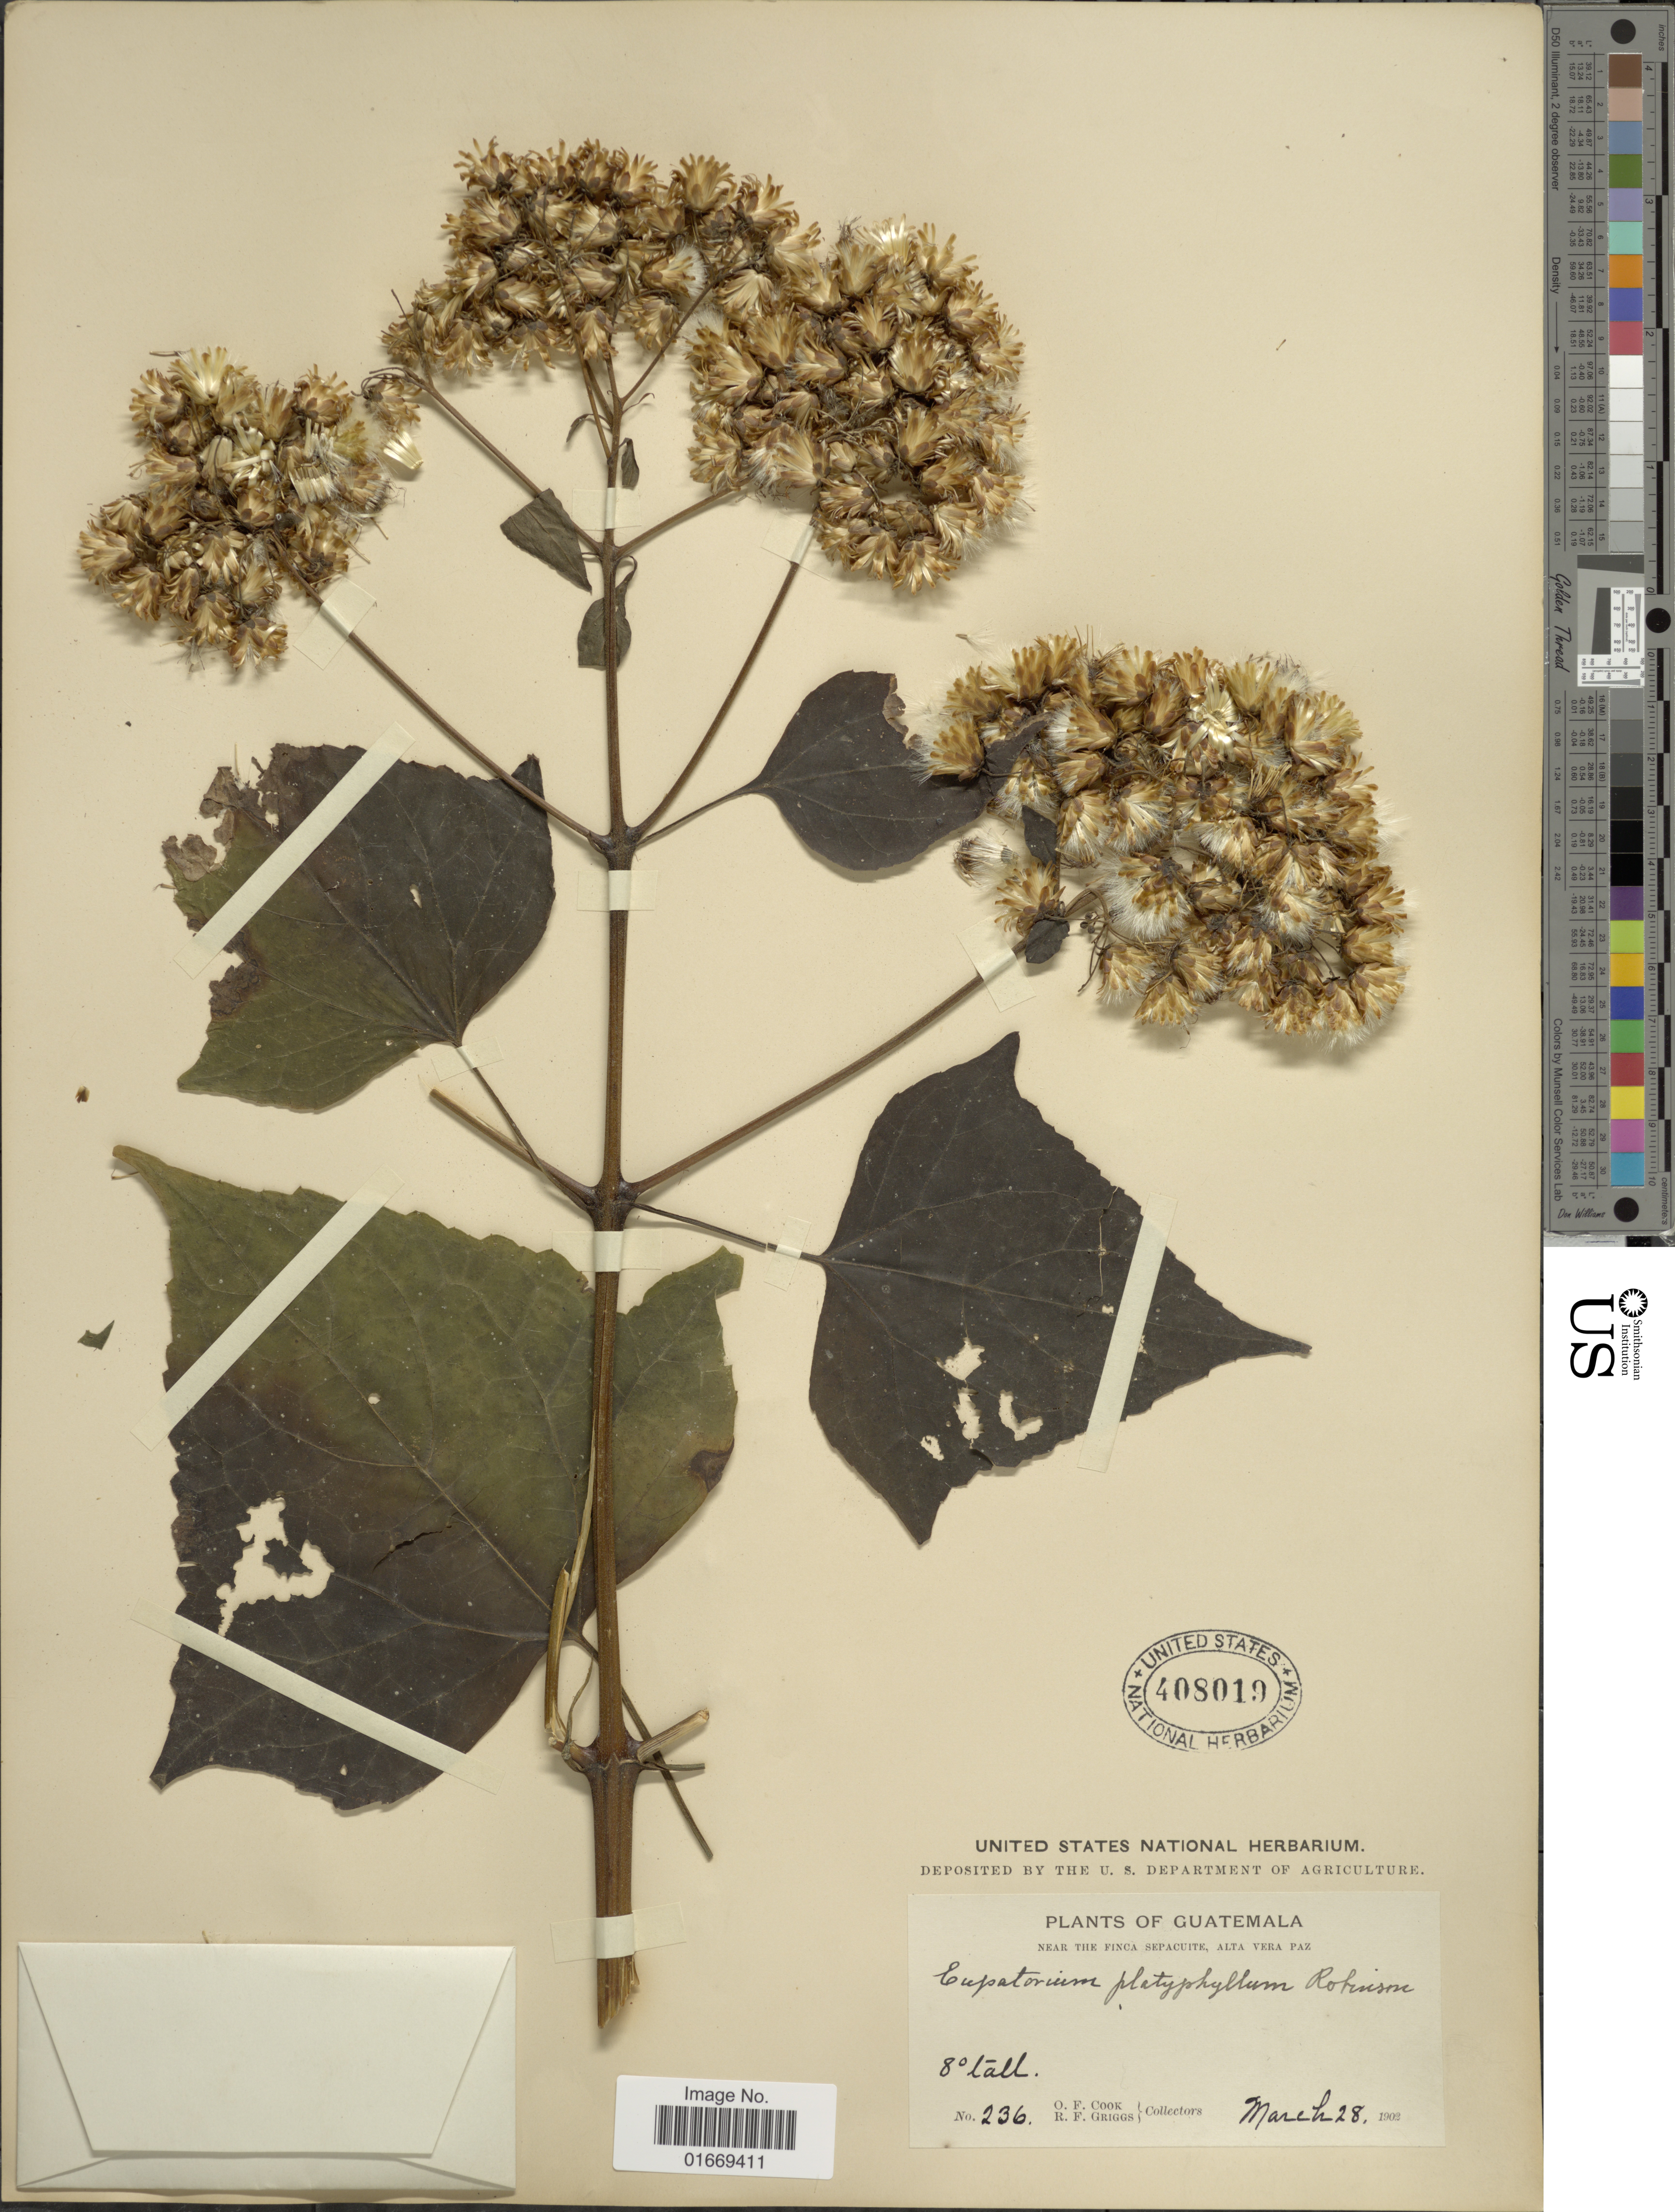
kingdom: Plantae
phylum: Tracheophyta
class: Magnoliopsida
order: Asterales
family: Asteraceae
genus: Bartlettina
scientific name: Bartlettina platyphylla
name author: (B.L. Rob.) R.M. King & H. Rob.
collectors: O. F. Cook & R. F. Griggs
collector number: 236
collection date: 1902-03-28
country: Guatemala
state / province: Alta Verapaz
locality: Near the Finca Sepacuite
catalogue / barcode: US 408019